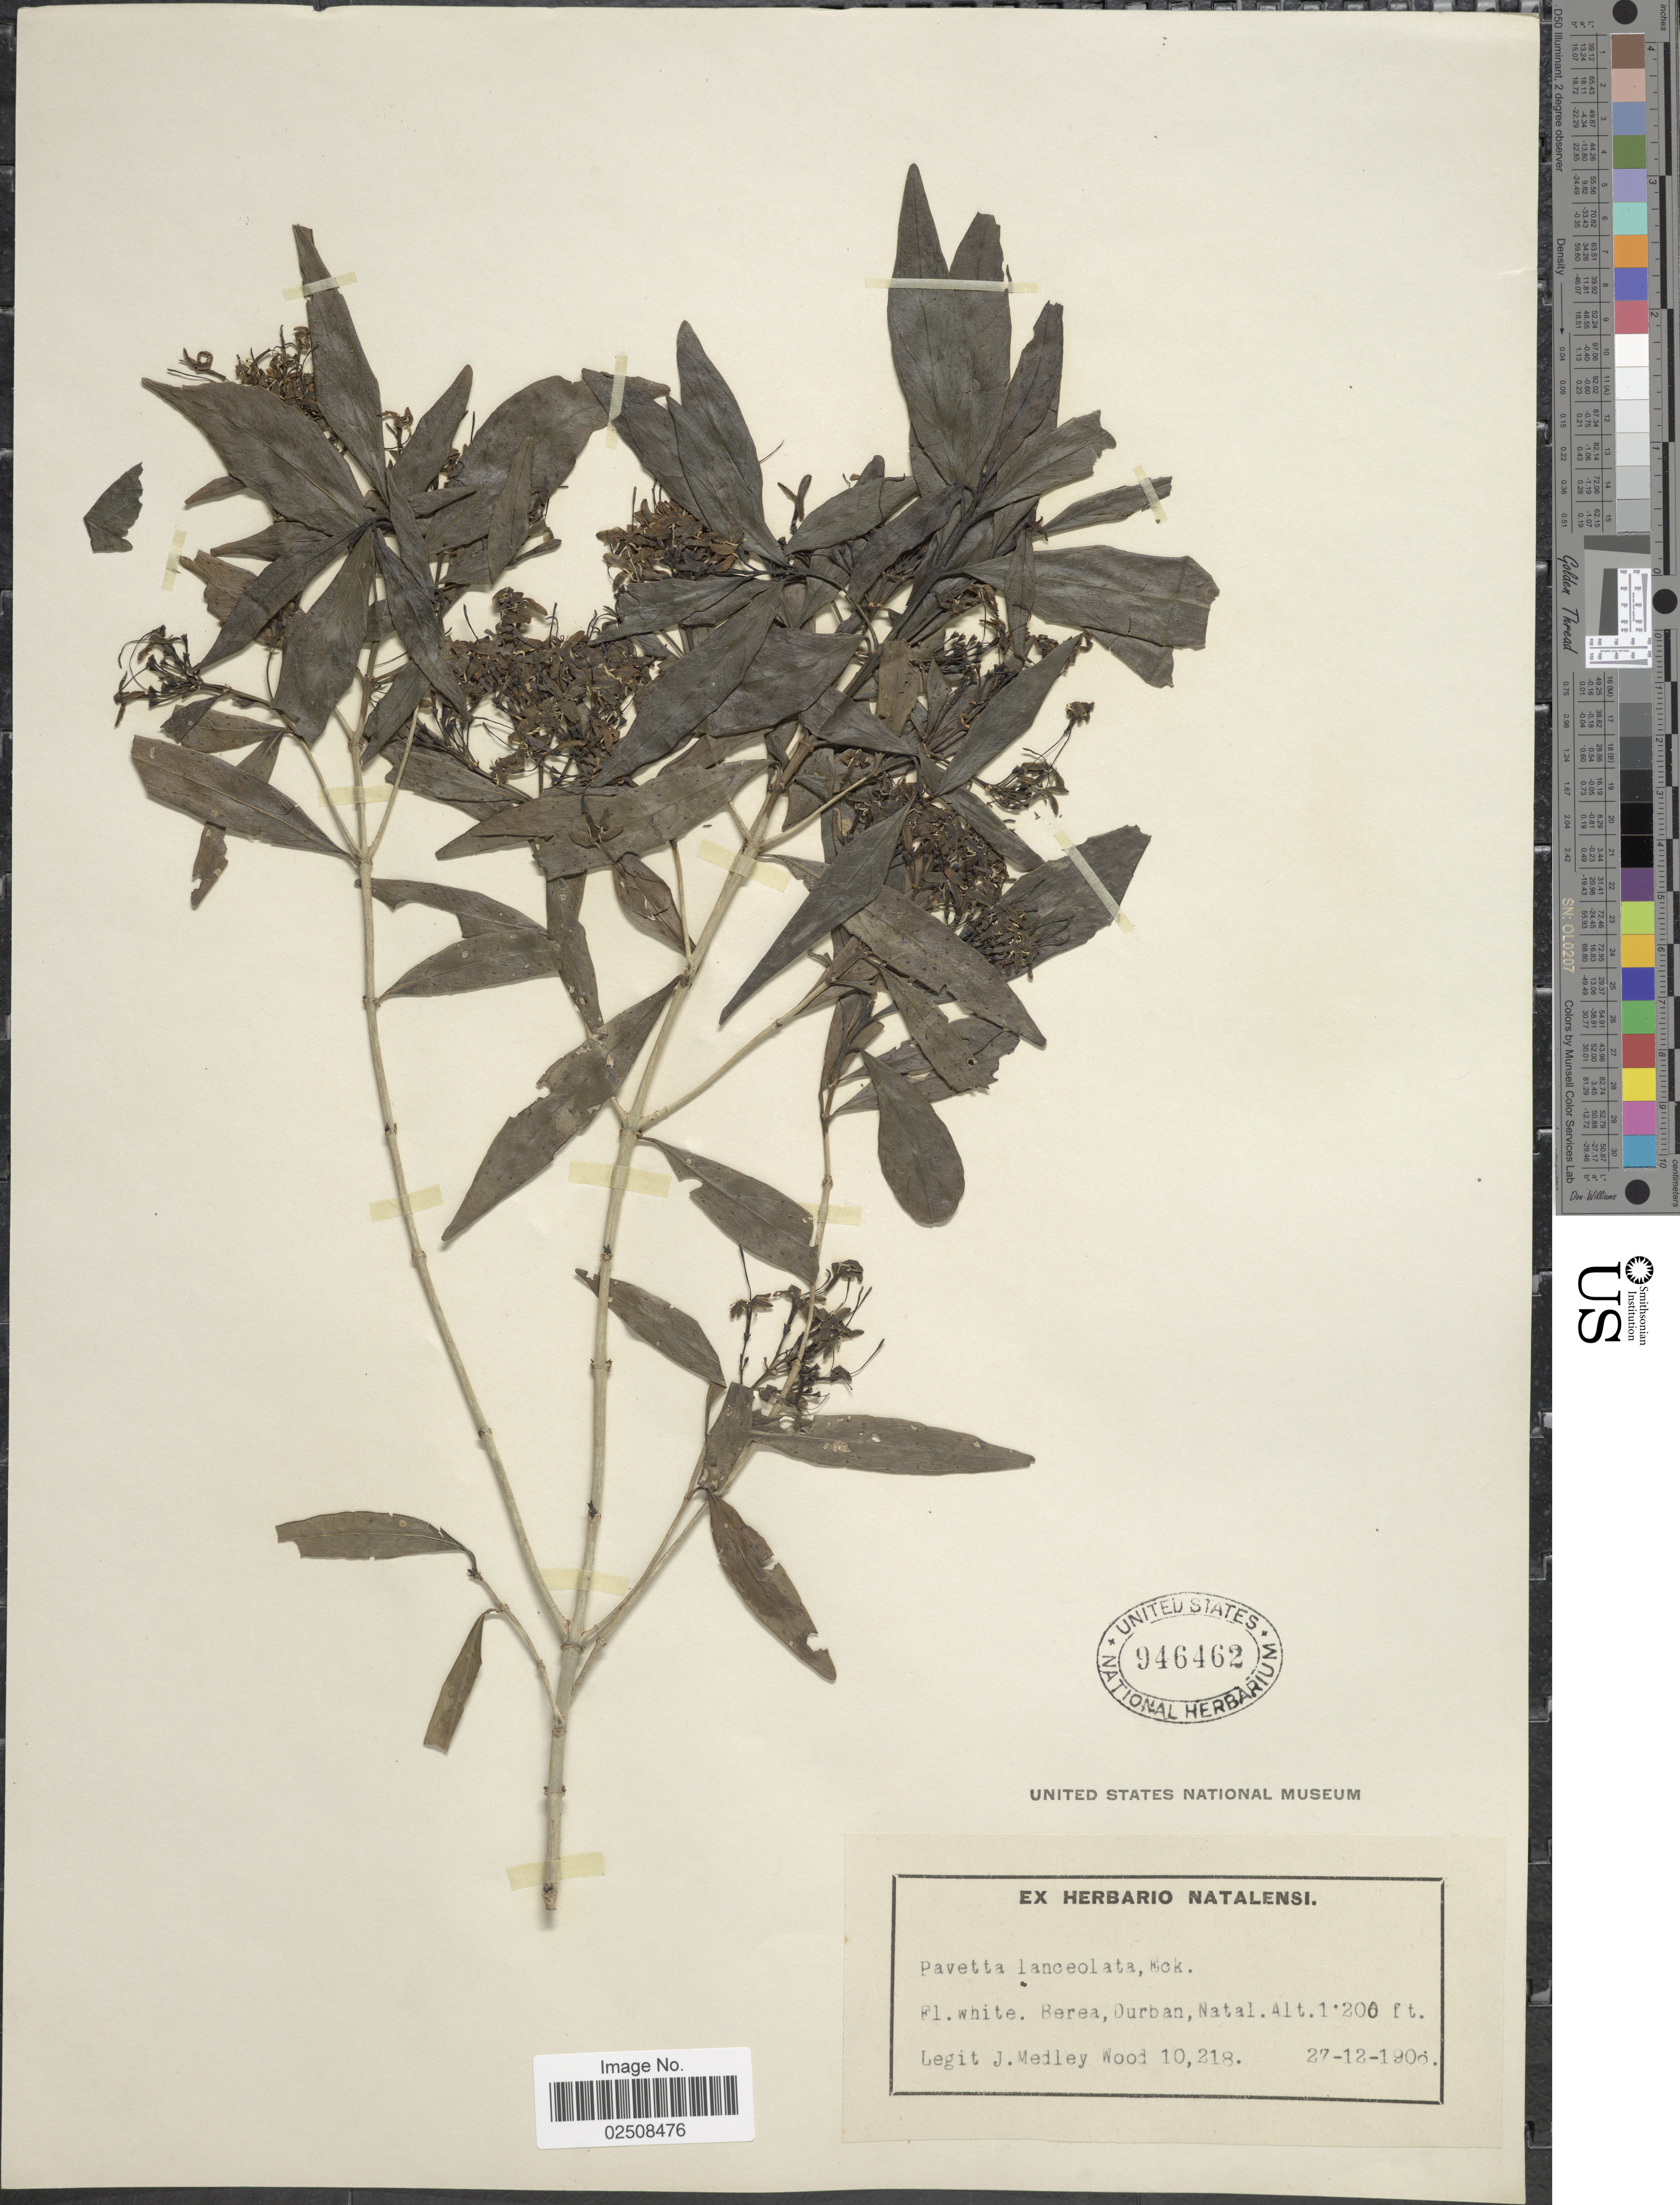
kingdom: Plantae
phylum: Tracheophyta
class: Magnoliopsida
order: Gentianales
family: Rubiaceae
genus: Pavetta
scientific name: Pavetta lanceolata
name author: Eckl.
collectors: J. Medley Wood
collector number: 10218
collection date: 1906-12-27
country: South Africa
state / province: KwaZulu-Natal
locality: Berea, Durban, Natal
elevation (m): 366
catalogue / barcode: US 946462